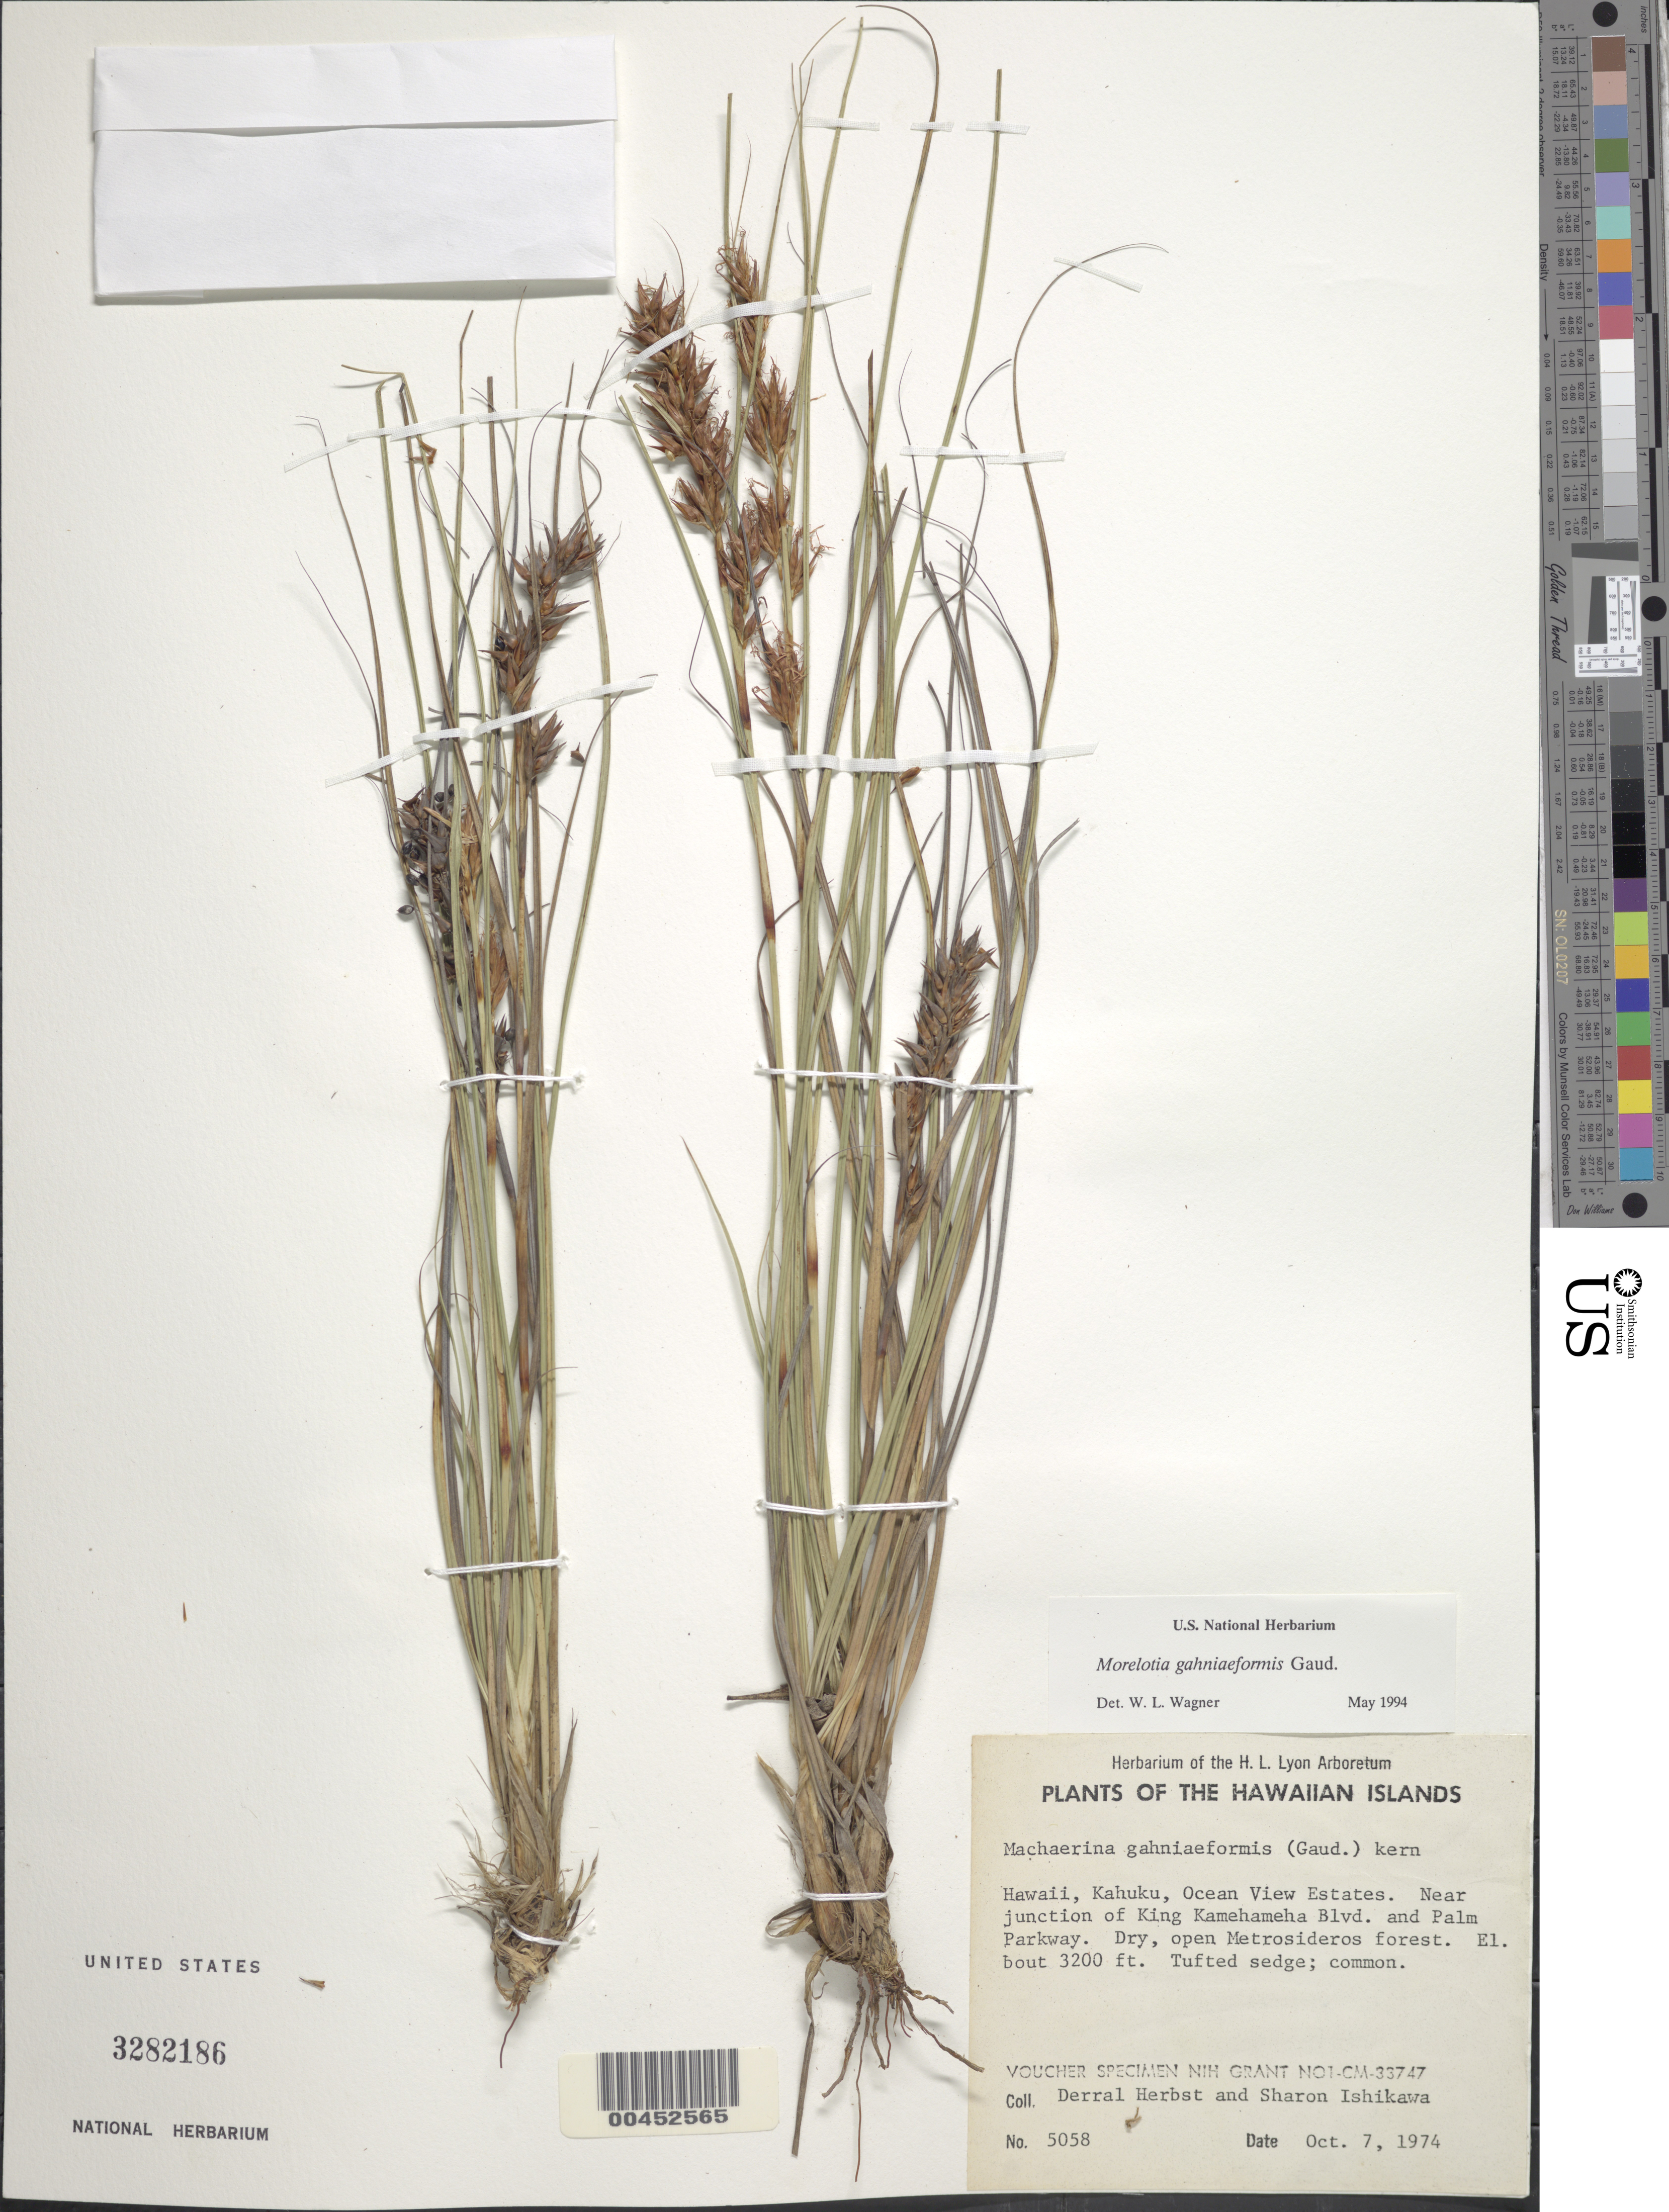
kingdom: Plantae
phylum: Tracheophyta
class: Liliopsida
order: Poales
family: Cyperaceae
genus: Morelotia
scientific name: Morelotia gahniiformis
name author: Gaudich.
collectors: D. R. Herbst & S. Ishikawa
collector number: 5058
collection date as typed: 7 Oct 1974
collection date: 1974-10-07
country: United States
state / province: Hawaii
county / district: Hawaii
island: Hawaii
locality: Kahuku, Ocean View Estates. Near junction of King Kamehameha Blvd. and Palm Parkway.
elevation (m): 975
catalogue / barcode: US 3282186